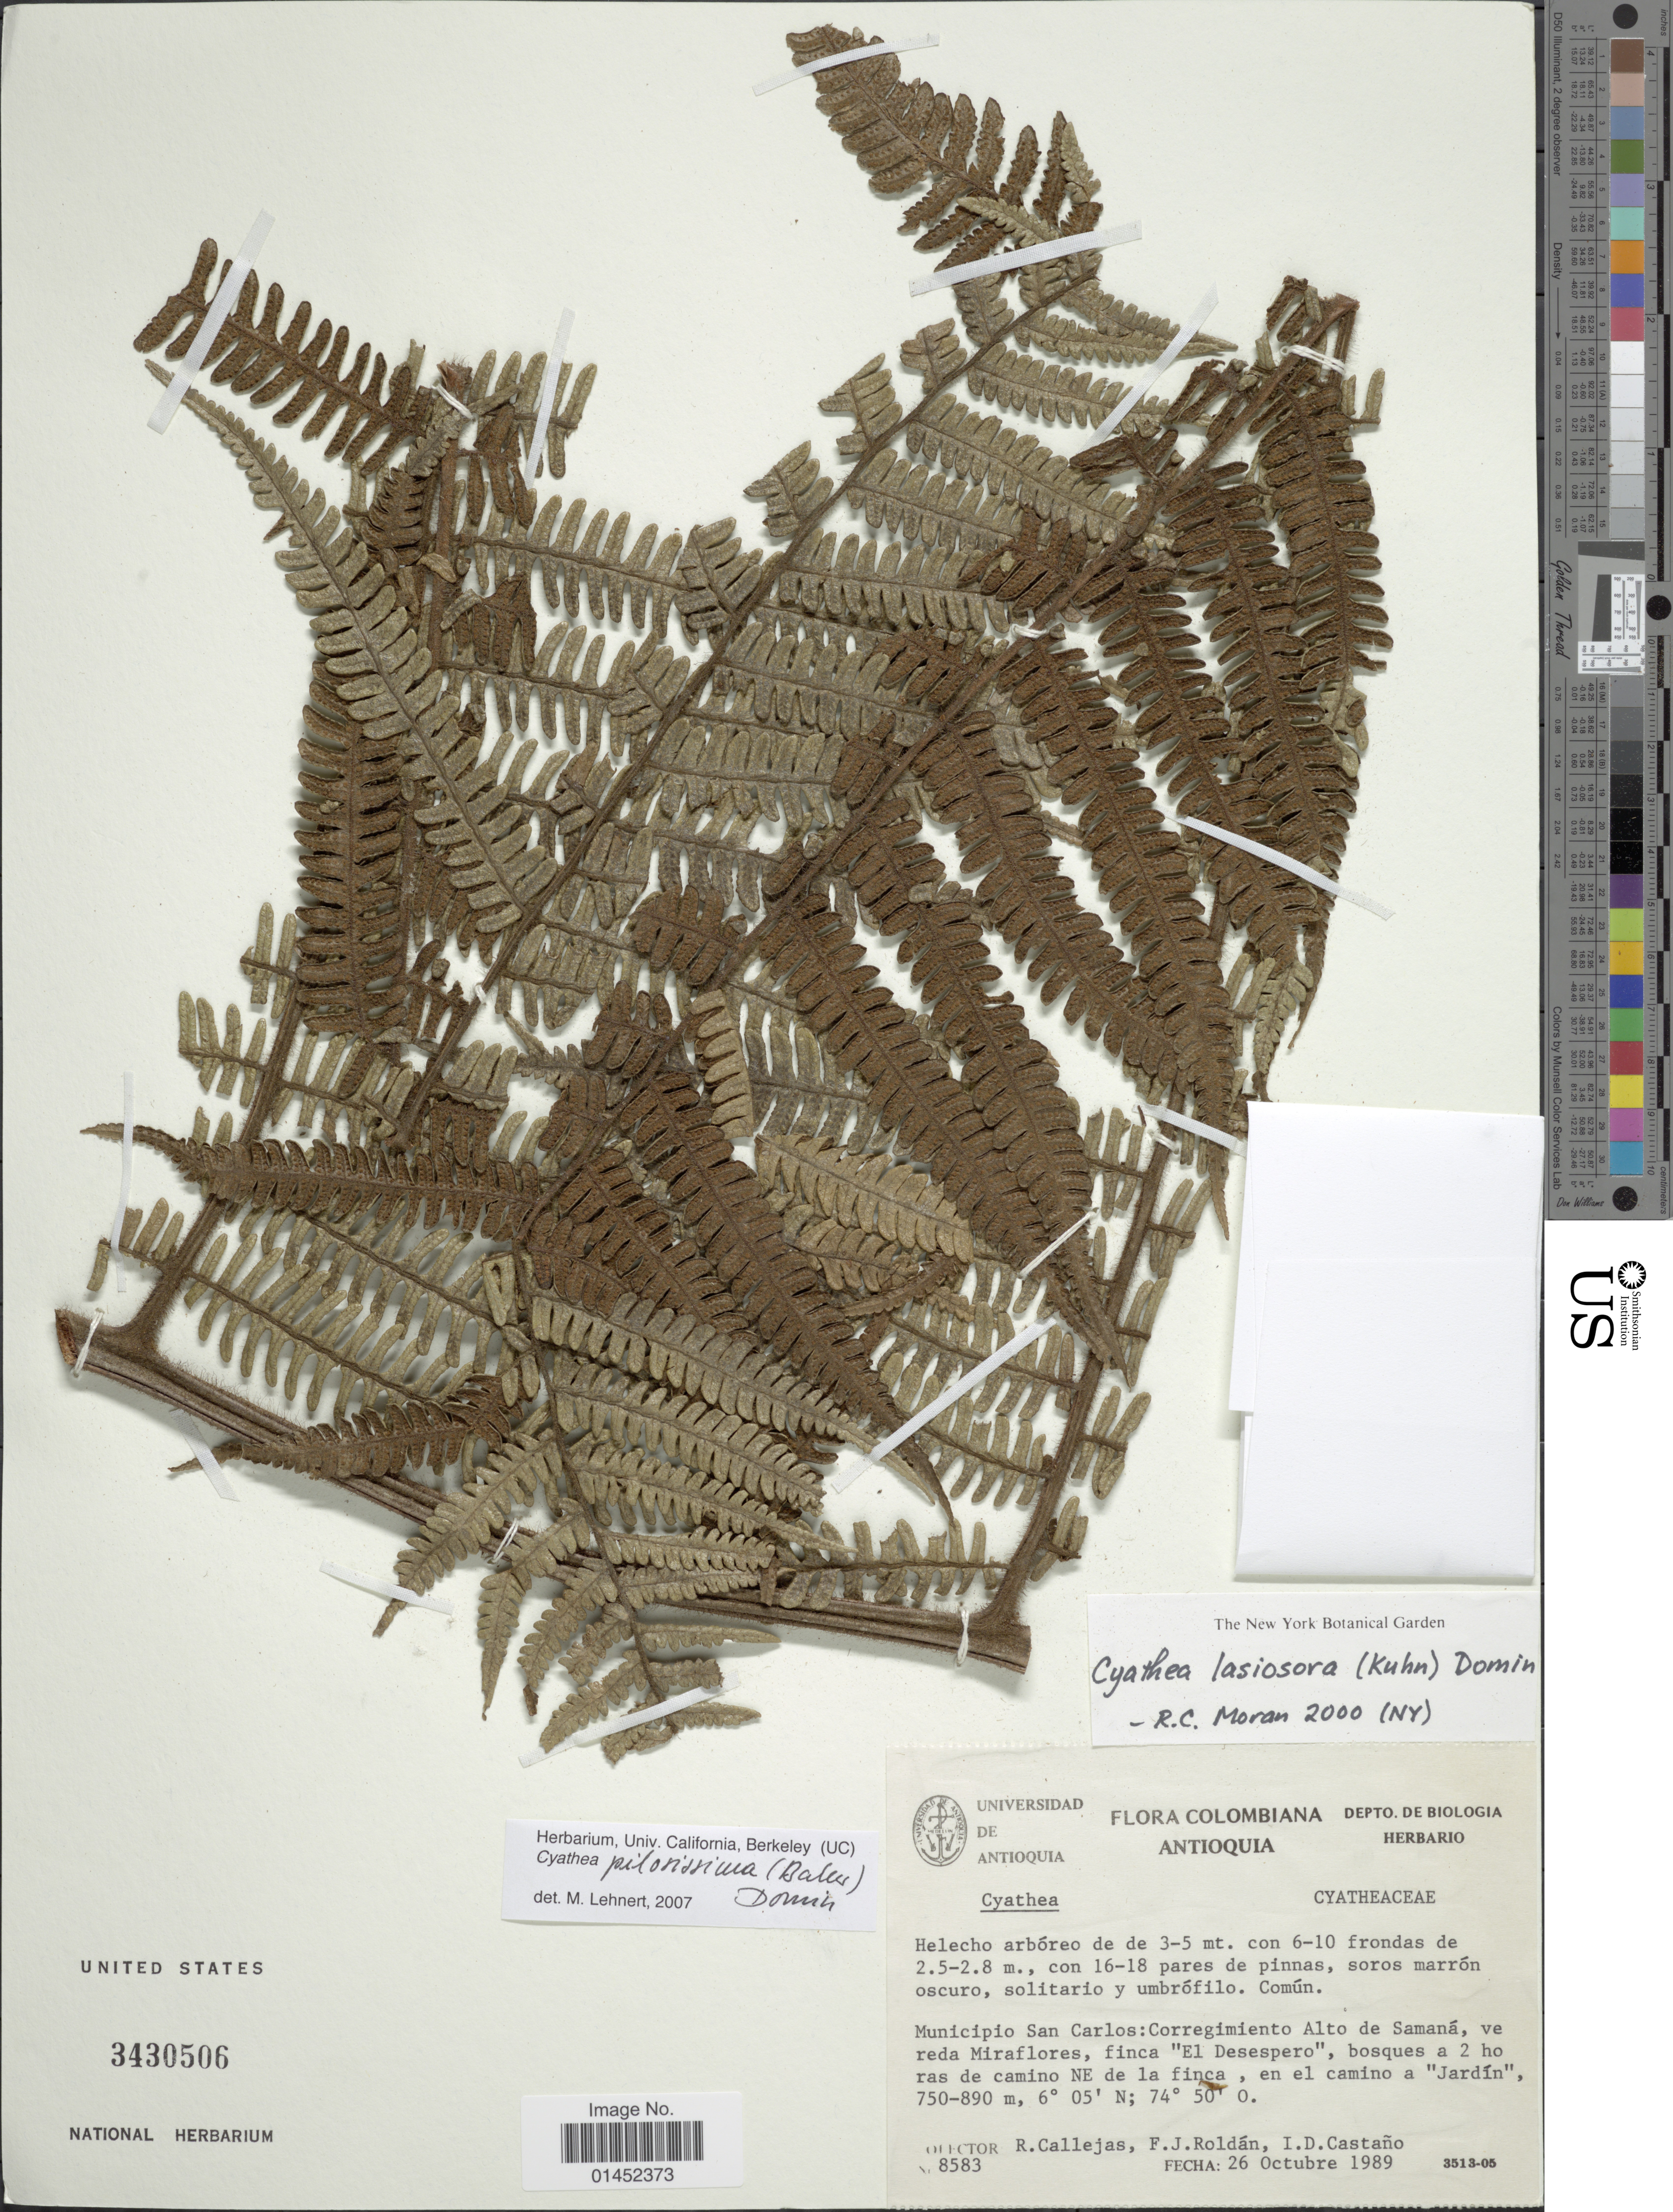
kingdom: Plantae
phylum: Tracheophyta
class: Polypodiopsida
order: Cyatheales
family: Cyatheaceae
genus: Cyathea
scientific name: Cyathea pilosissima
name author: (Baker) Domin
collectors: R. Callejas, F. J. Roldán & I. Castaño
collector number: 8583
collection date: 1989-10-26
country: Colombia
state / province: Antioquia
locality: Depto de Biologica, Municipio San Carlos: Corregimiento Alto de Samaná, vereda Miraflores, finca 'El Desespero', bosques a 2 horas de camino NE de la finca, en el camino a 'Jardín'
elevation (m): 750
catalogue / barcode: US 3430506